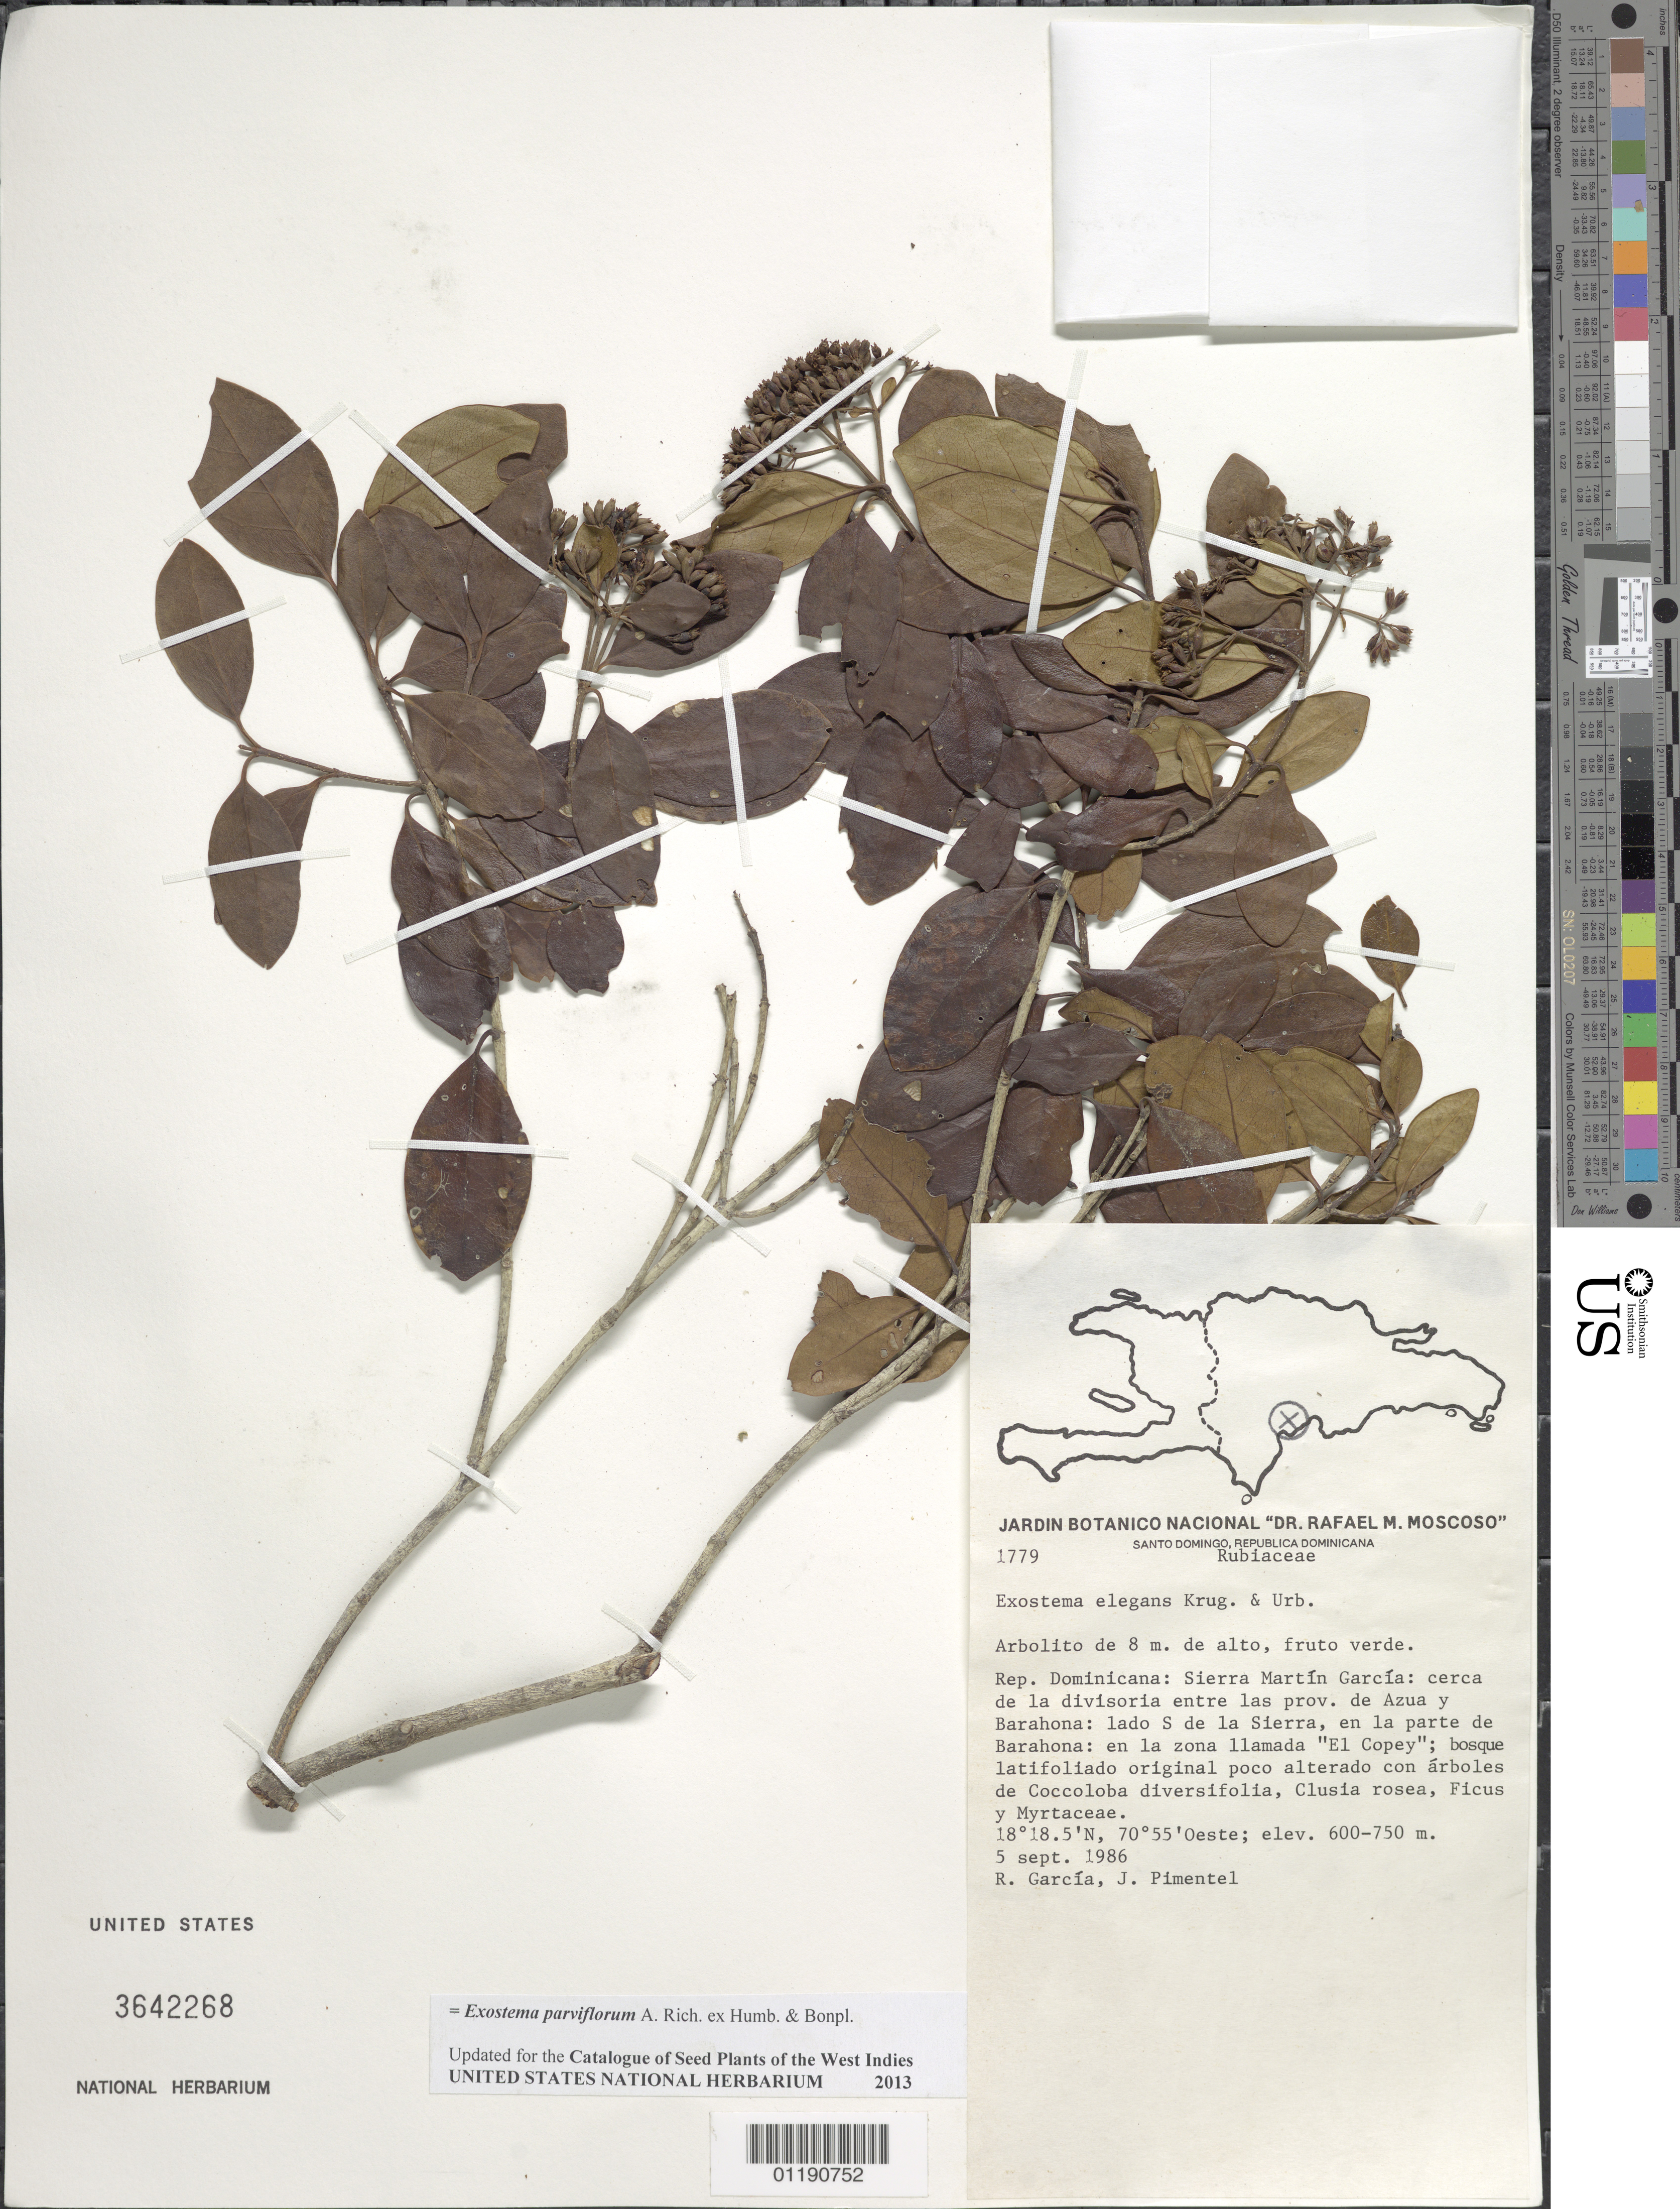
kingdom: Plantae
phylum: Tracheophyta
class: Magnoliopsida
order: Gentianales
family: Rubiaceae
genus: Exostema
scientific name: Exostema parviflorum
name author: A. Rich. ex Humb. & Bonpl.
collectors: R. García & J. Pimentel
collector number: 1779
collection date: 1986-09-05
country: Dominican Republic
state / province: Barahona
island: Hispaniola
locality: Sierra Martín García. Close to the division between the provinces Azua and Barahona. S side of the Sierra, in the part from Barahona, in the area called "El Copey."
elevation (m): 600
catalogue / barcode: US 3642268